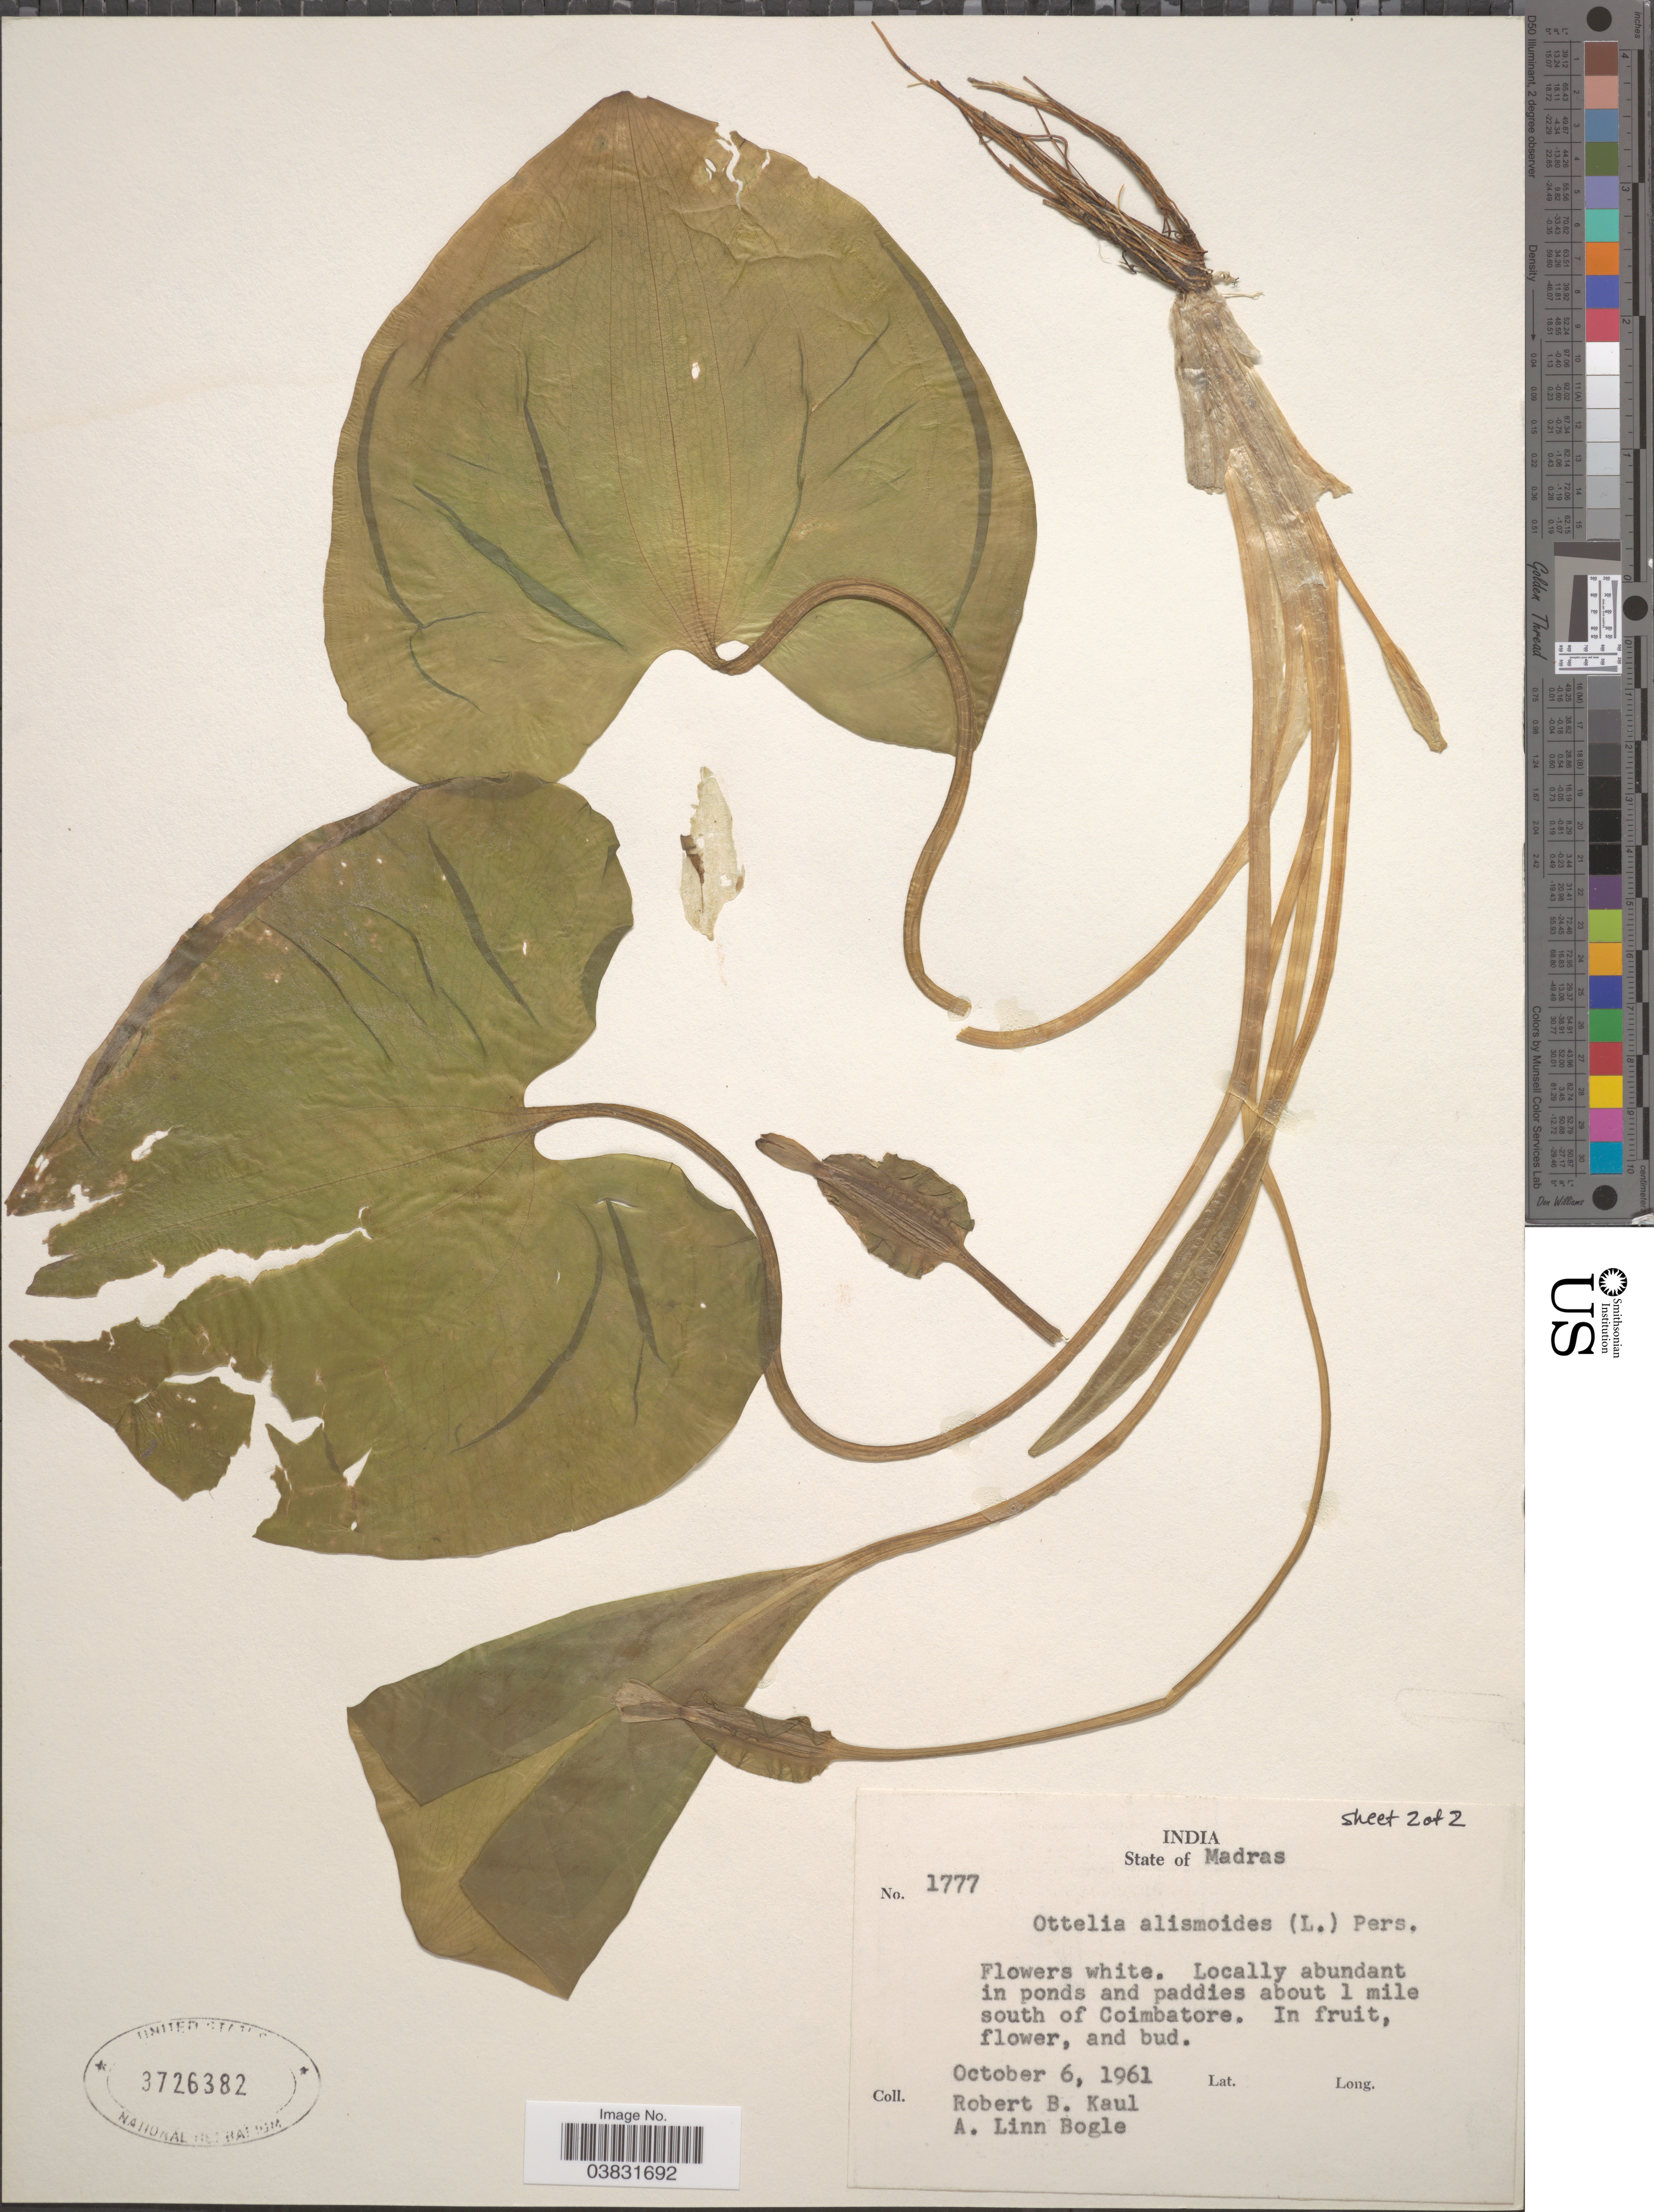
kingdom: Plantae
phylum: Tracheophyta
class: Liliopsida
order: Alismatales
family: Hydrocharitaceae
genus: Ottelia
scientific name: Ottelia alismoides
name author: Pers.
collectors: R. Kaul & Bogle, A.L.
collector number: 1777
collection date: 1961-10-06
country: India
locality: State of Madras. About 1 mile south of Coimbatore.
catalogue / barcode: US 3726382